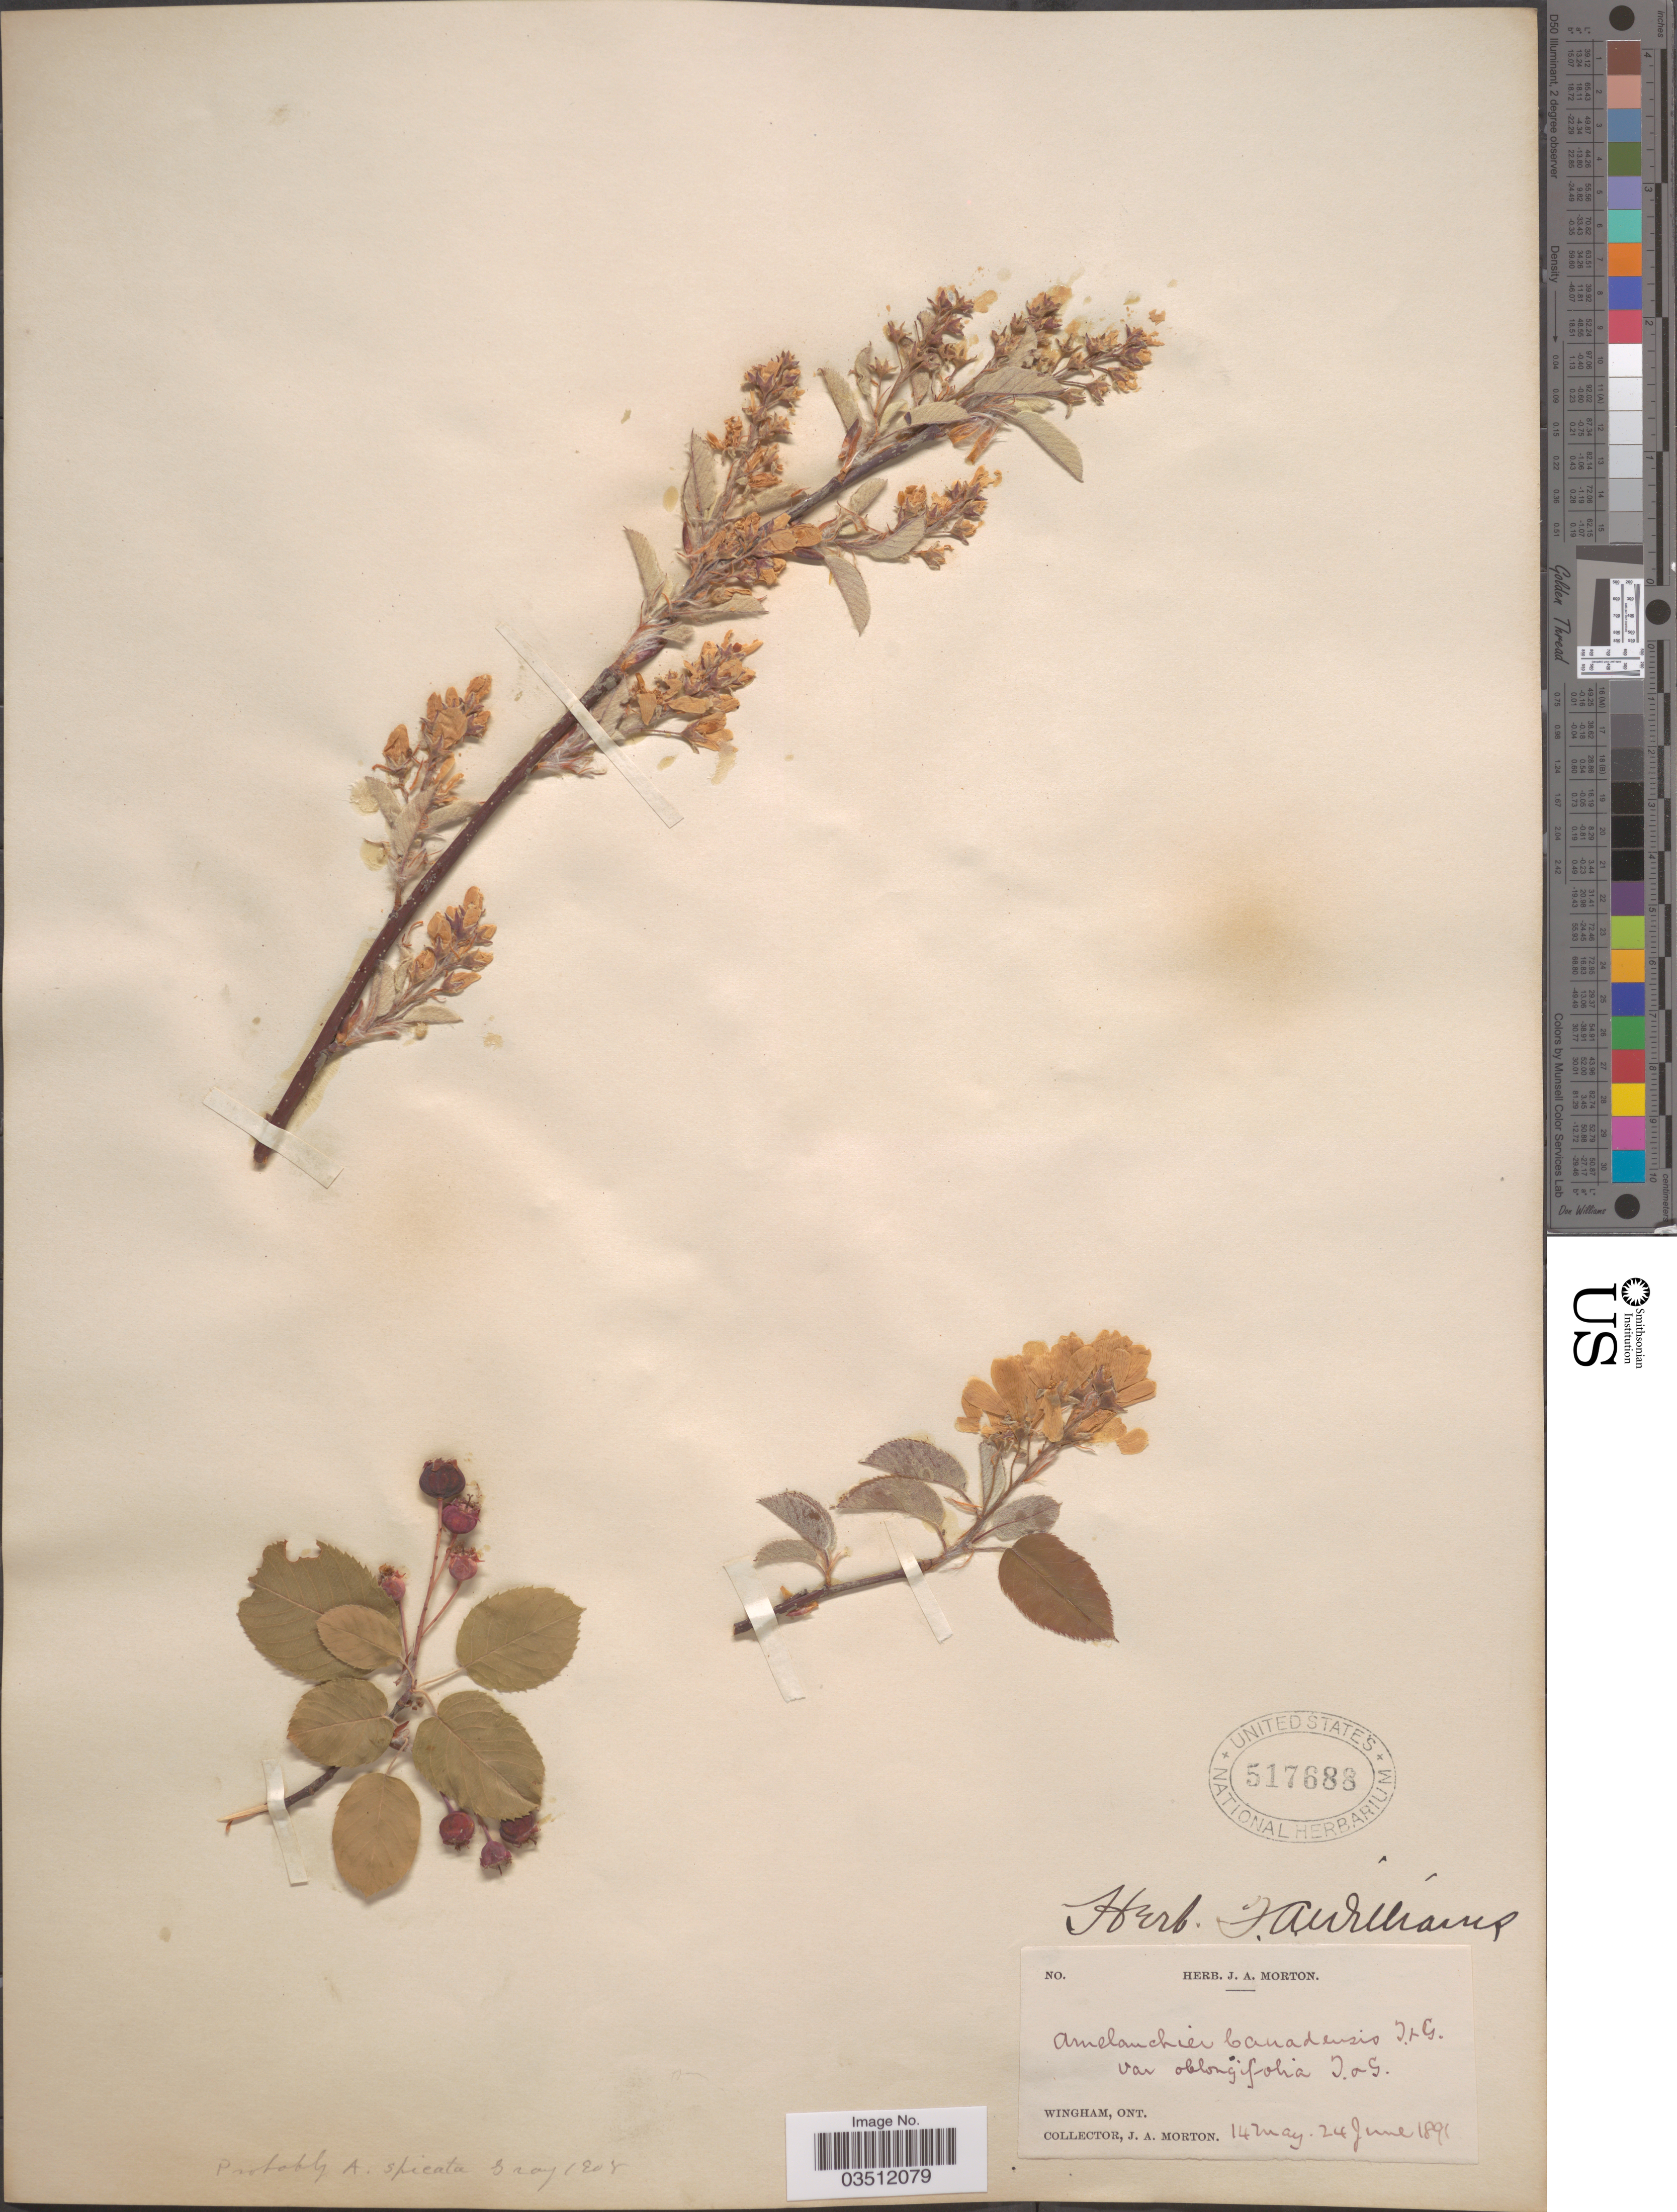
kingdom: Plantae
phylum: Tracheophyta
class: Magnoliopsida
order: Rosales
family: Rosaceae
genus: Amelanchier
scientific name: Amelanchier erecta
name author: Blanch.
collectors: J. A. Morton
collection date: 1891-05-14/1891-06-24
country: Canada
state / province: Ontario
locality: Wingham.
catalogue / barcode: US 517688